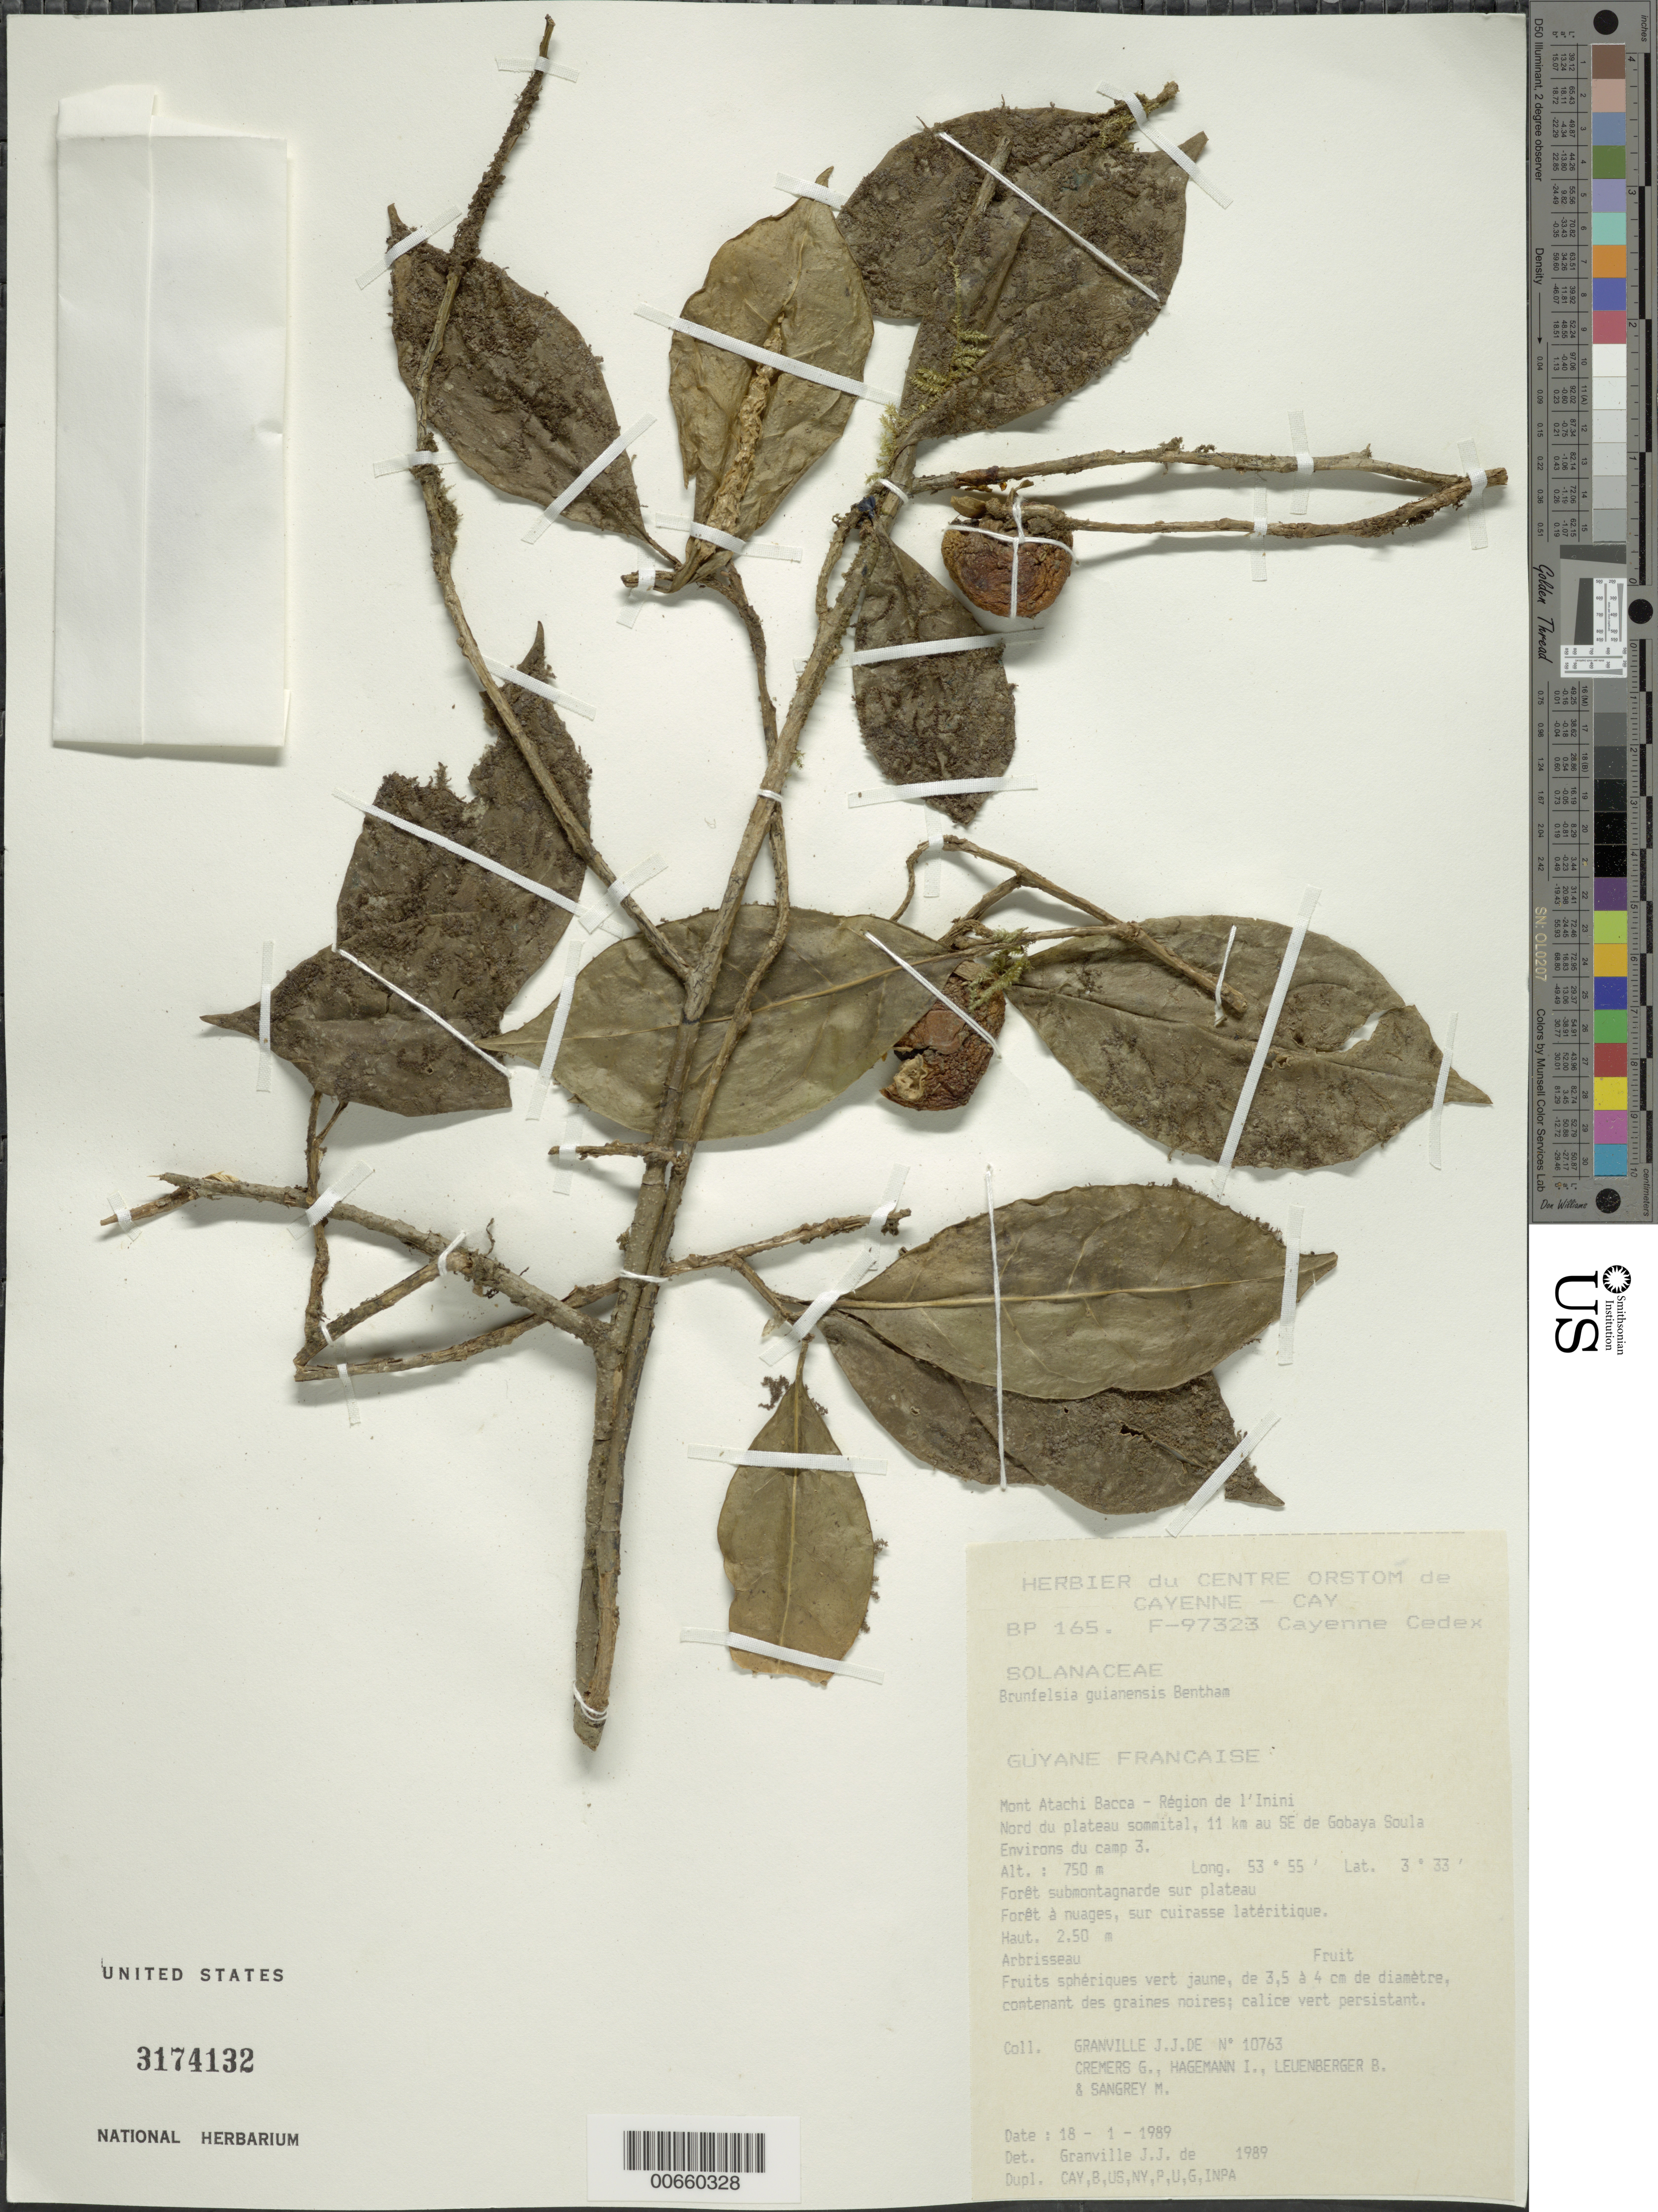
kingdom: Plantae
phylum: Tracheophyta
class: Magnoliopsida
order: Solanales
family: Solanaceae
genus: Brunfelsia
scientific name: Brunfelsia guianensis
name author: Benth.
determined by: Granville, J. J. de, (CAY), Institut de Recherche pour le Developpement (IRD) (FRENCH GUIANA)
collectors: J.-J. de Granville, G. Cremers, J. Hagemann, B. E. Leuenberger & M. S. Sangrey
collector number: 10763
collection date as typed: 18-Jan-89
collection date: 1989-01-18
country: French Guiana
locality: Mont Atachi Bacca, région de l'Inini. Nord du plateau sommital, 11 km au SE de Gobaya Soula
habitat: Forêt submontagnarde sur plateau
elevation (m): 750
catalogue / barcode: US 3174132